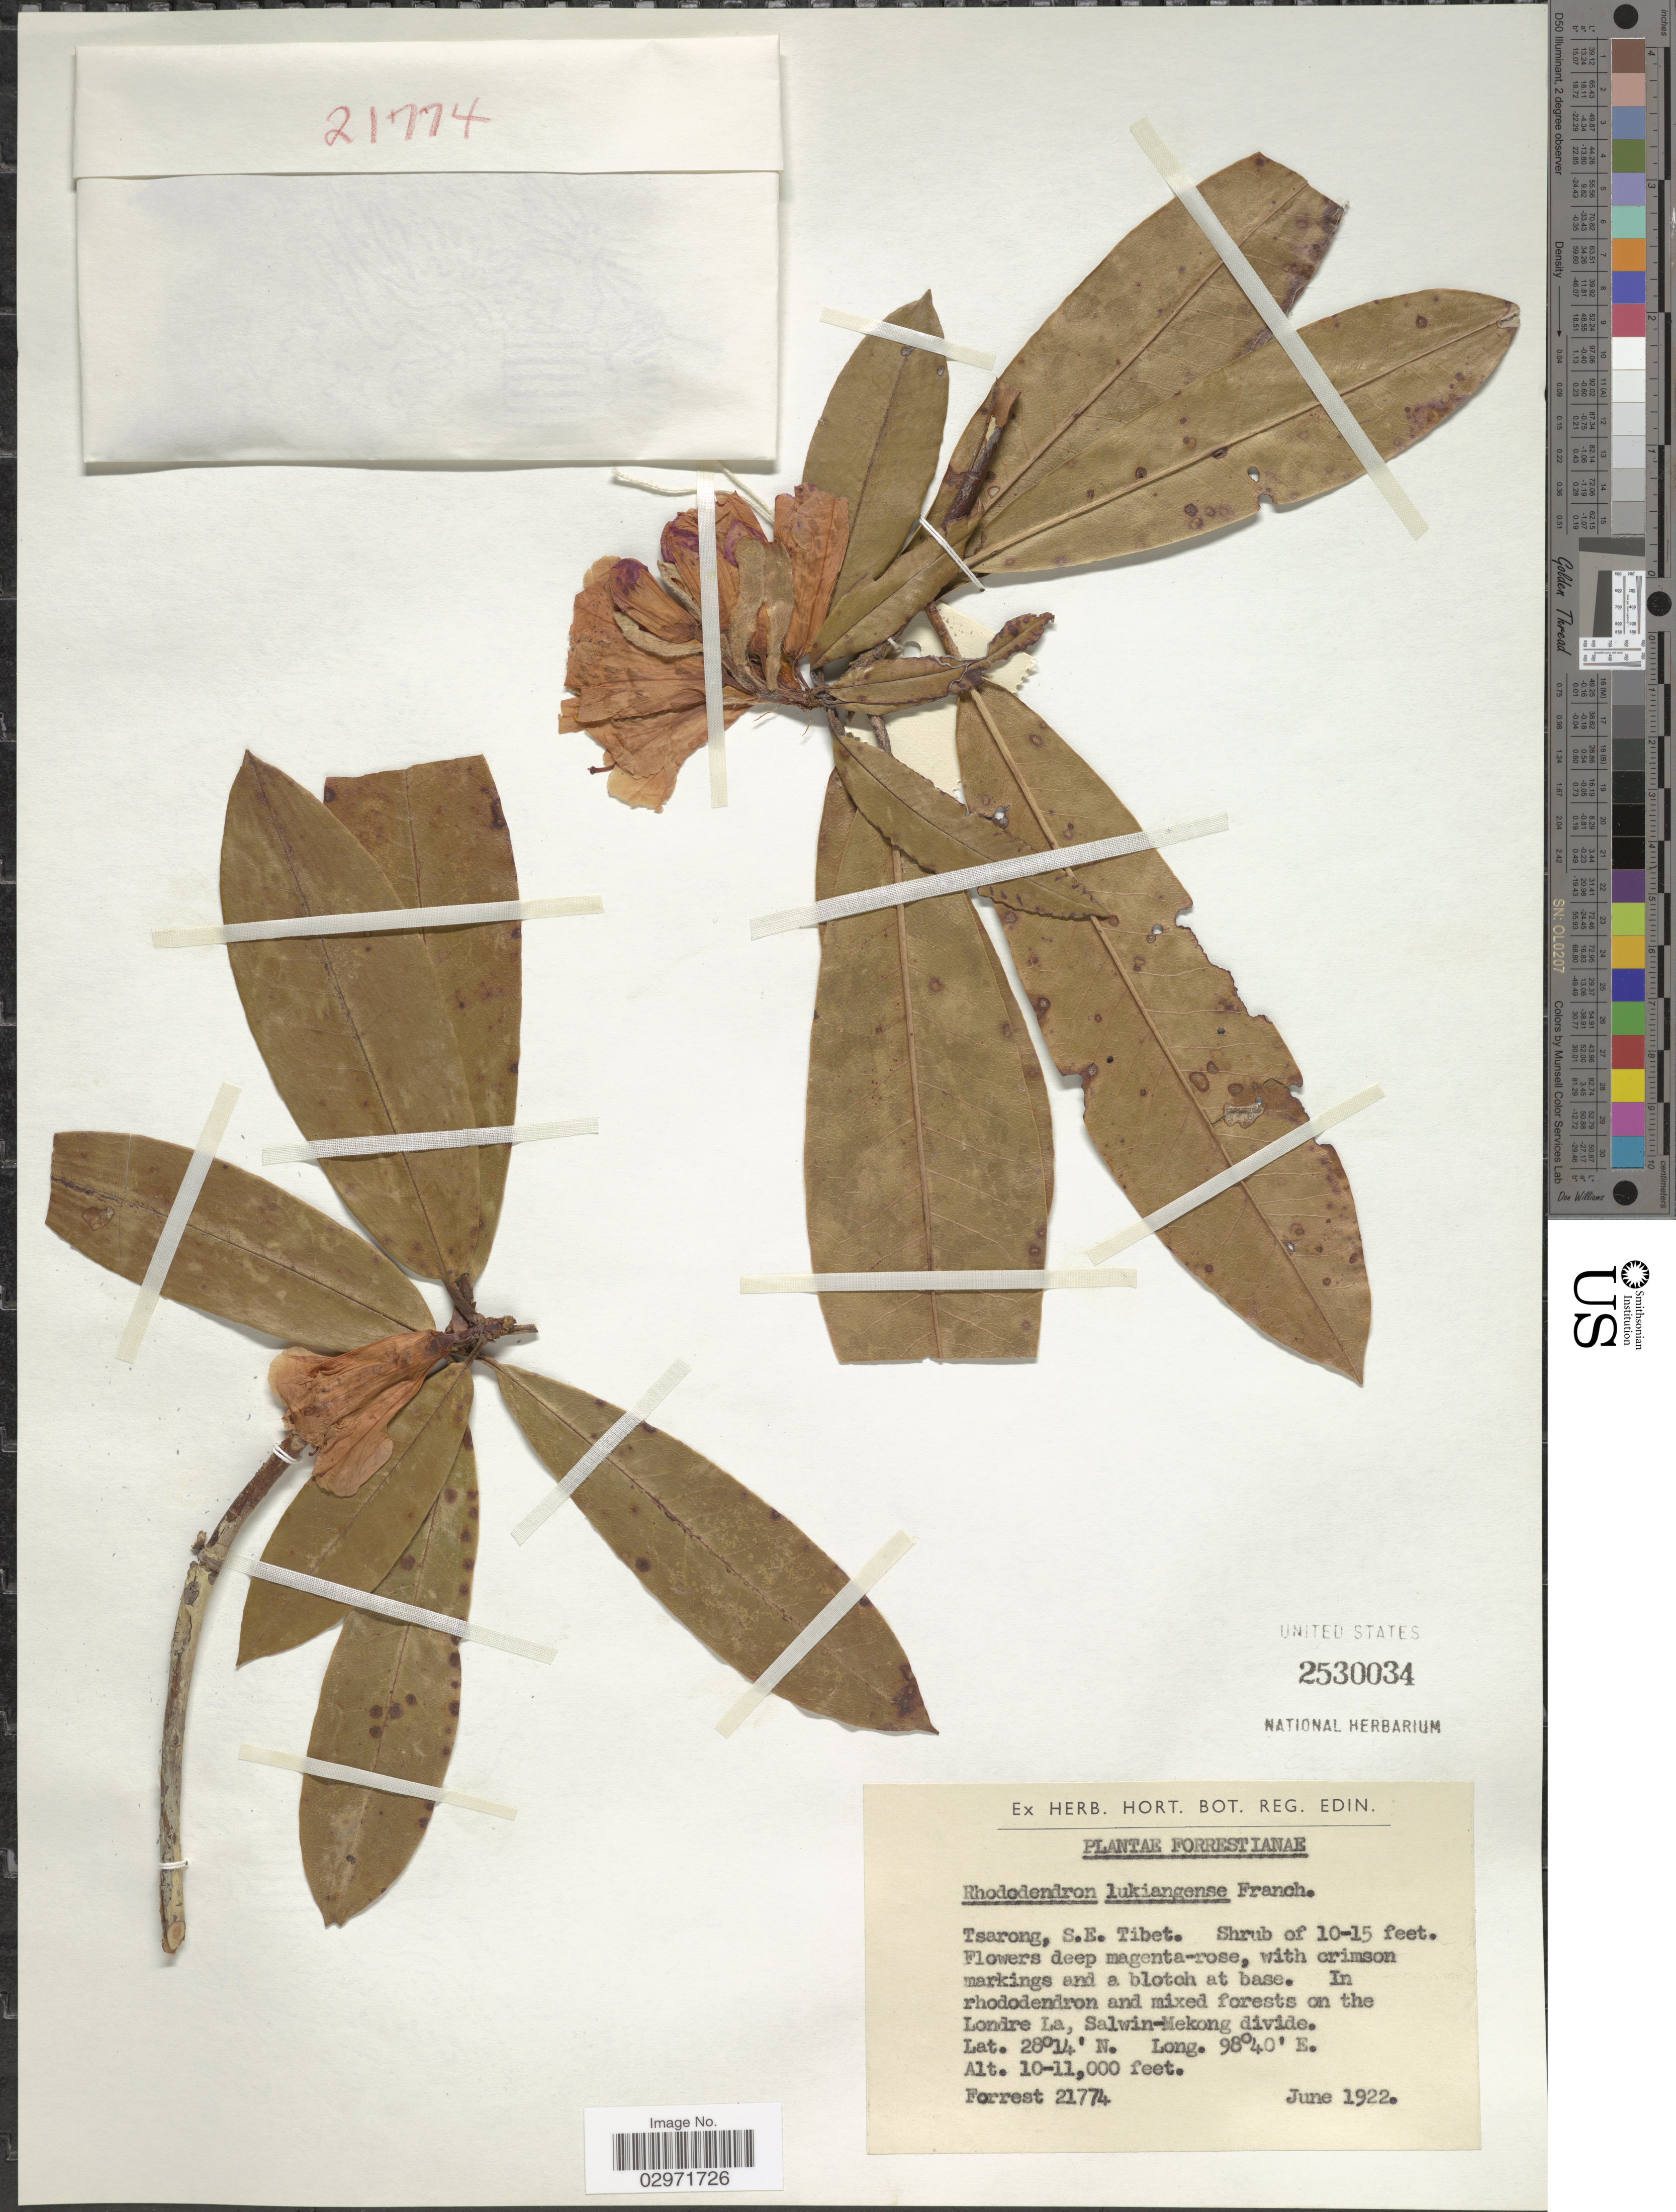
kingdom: Plantae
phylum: Tracheophyta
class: Magnoliopsida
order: Ericales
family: Ericaceae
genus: Rhododendron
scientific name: Rhododendron lukiangense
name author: Franch.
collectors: -. Forrest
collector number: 21774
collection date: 1922-06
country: China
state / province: Xizang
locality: On the Londre La, Salwin-Mekong divide. Tsarong, S.E. Tibet.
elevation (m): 3048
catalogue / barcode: US 2530034